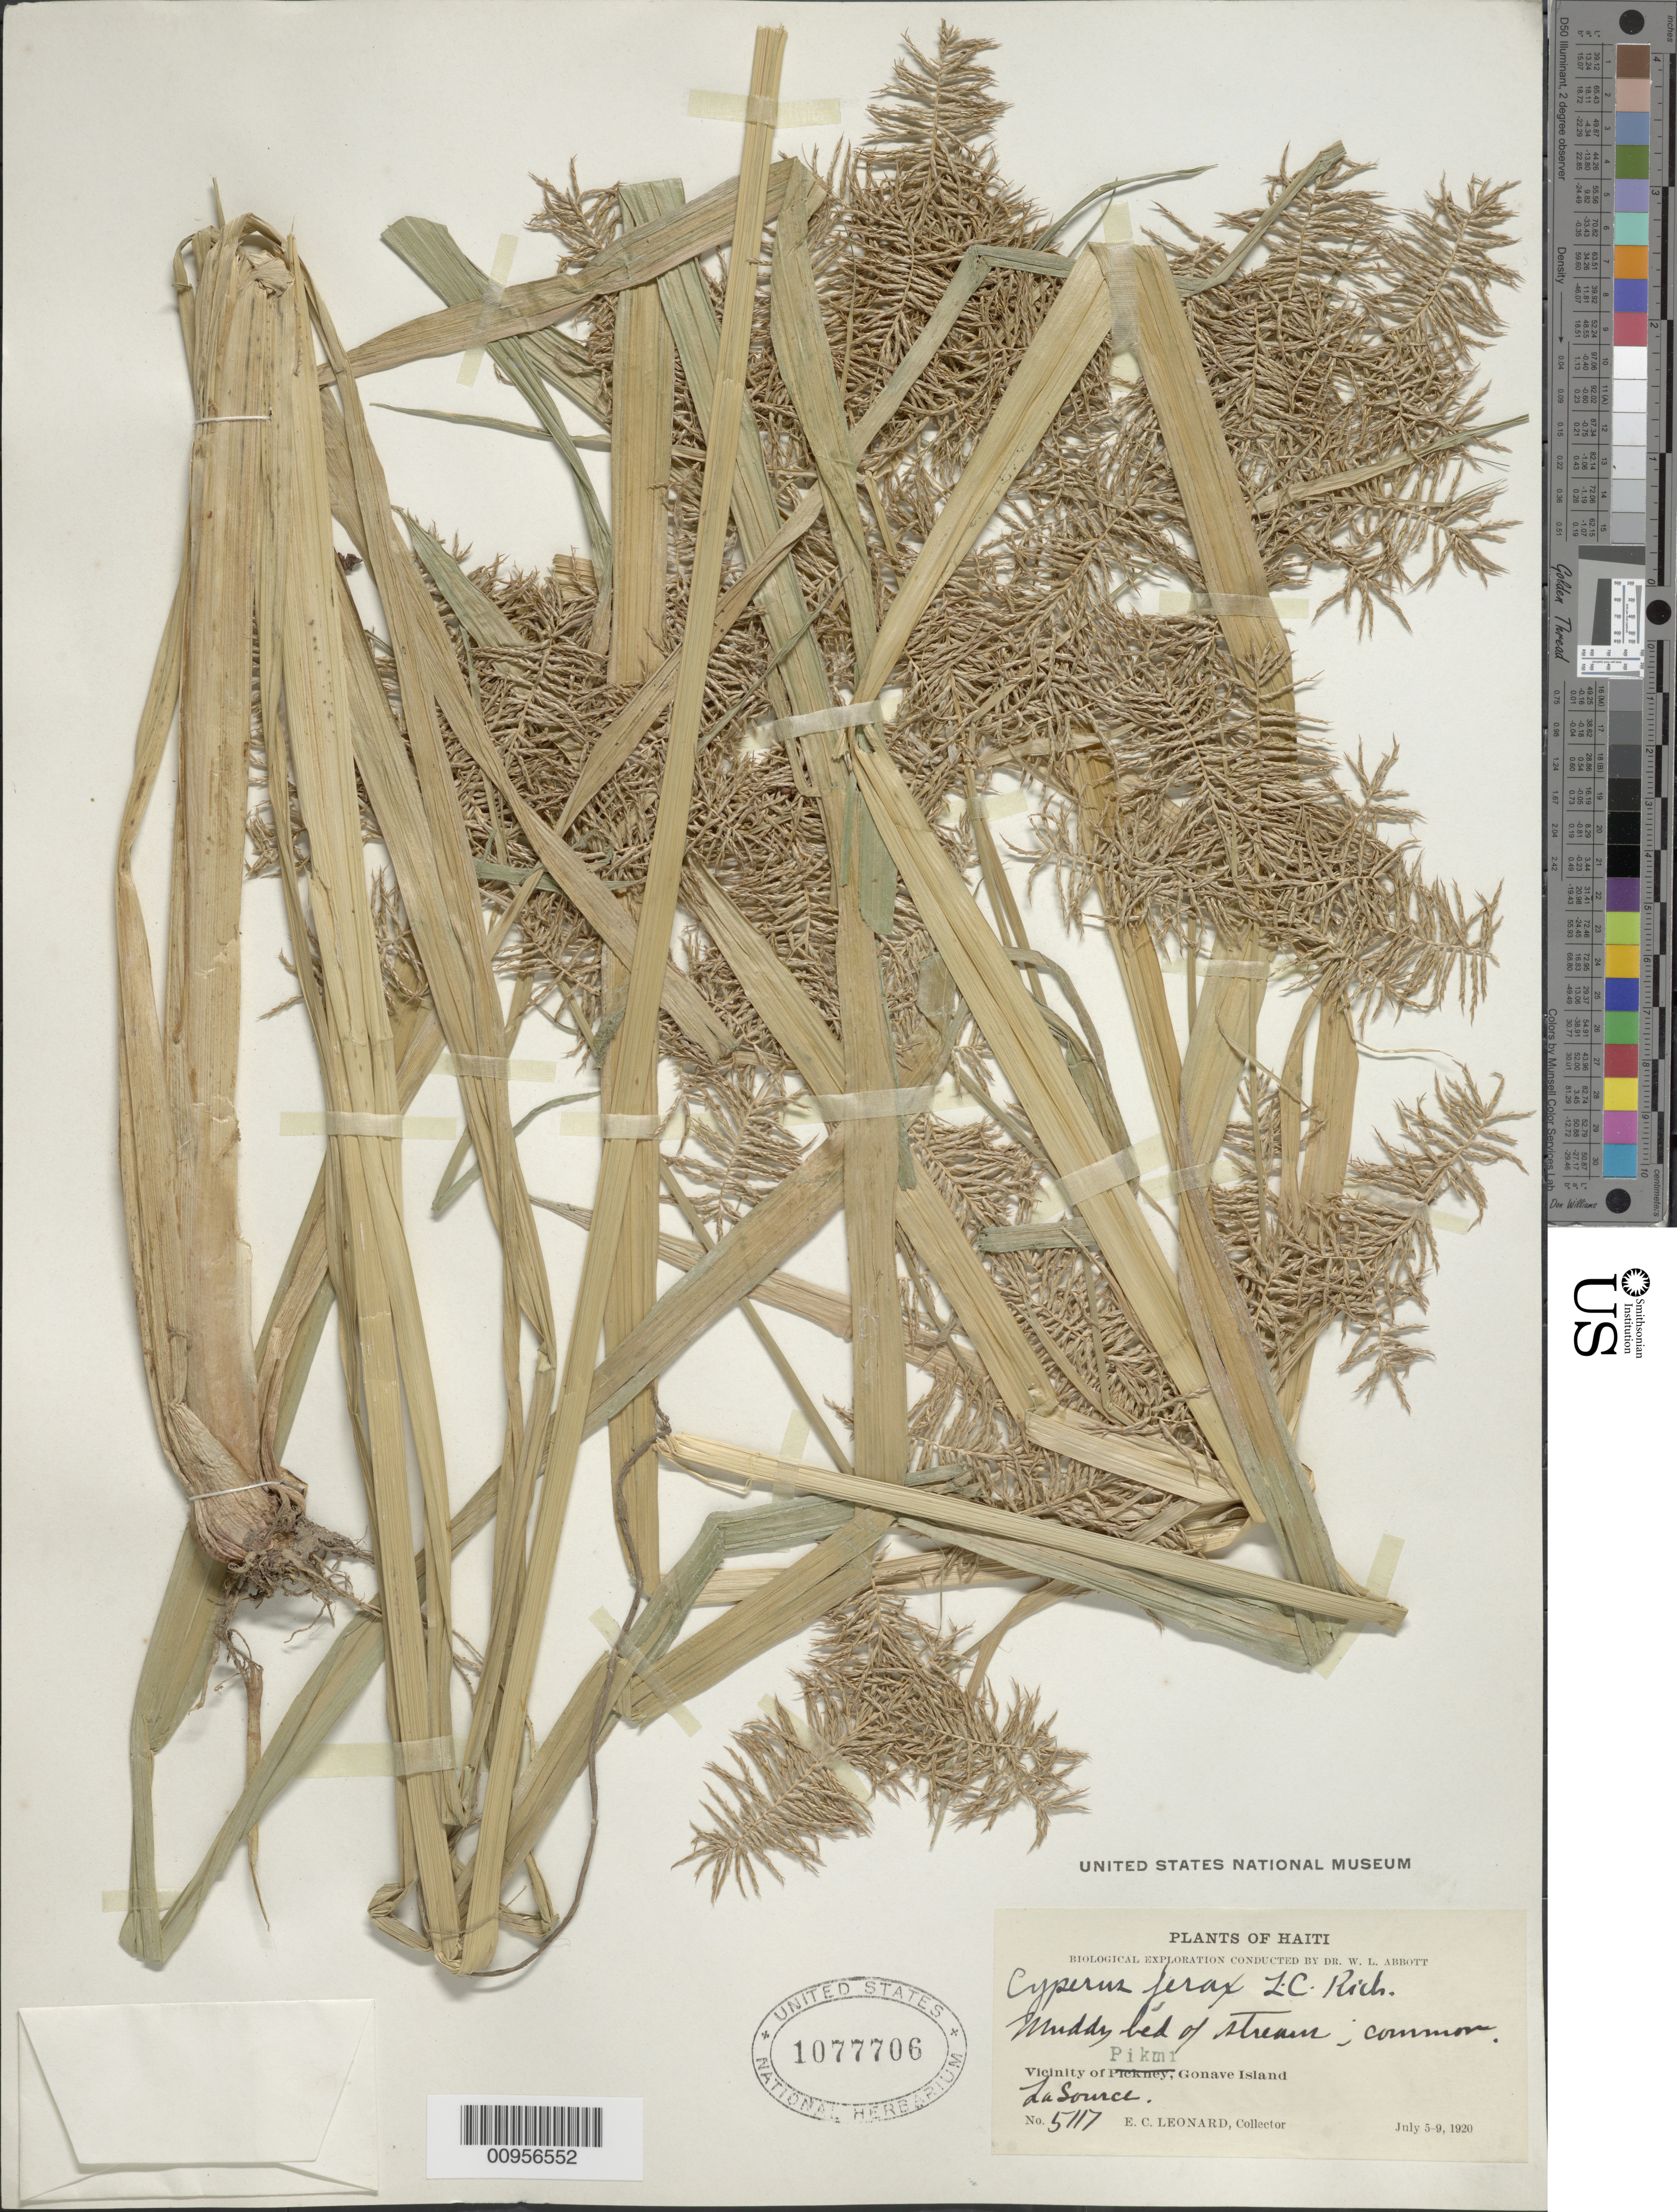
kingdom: Plantae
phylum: Tracheophyta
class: Liliopsida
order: Poales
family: Cyperaceae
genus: Cyperus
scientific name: Cyperus odoratus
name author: L.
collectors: E. C. Leonard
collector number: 5117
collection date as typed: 05 Jul 1920 to 09 Jul 1920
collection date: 1920-07-05/1920-07-09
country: Haiti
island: Gonave I.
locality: Vicinity of Pikmi, La Source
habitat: Muddy bed of stream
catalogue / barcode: US 1077706